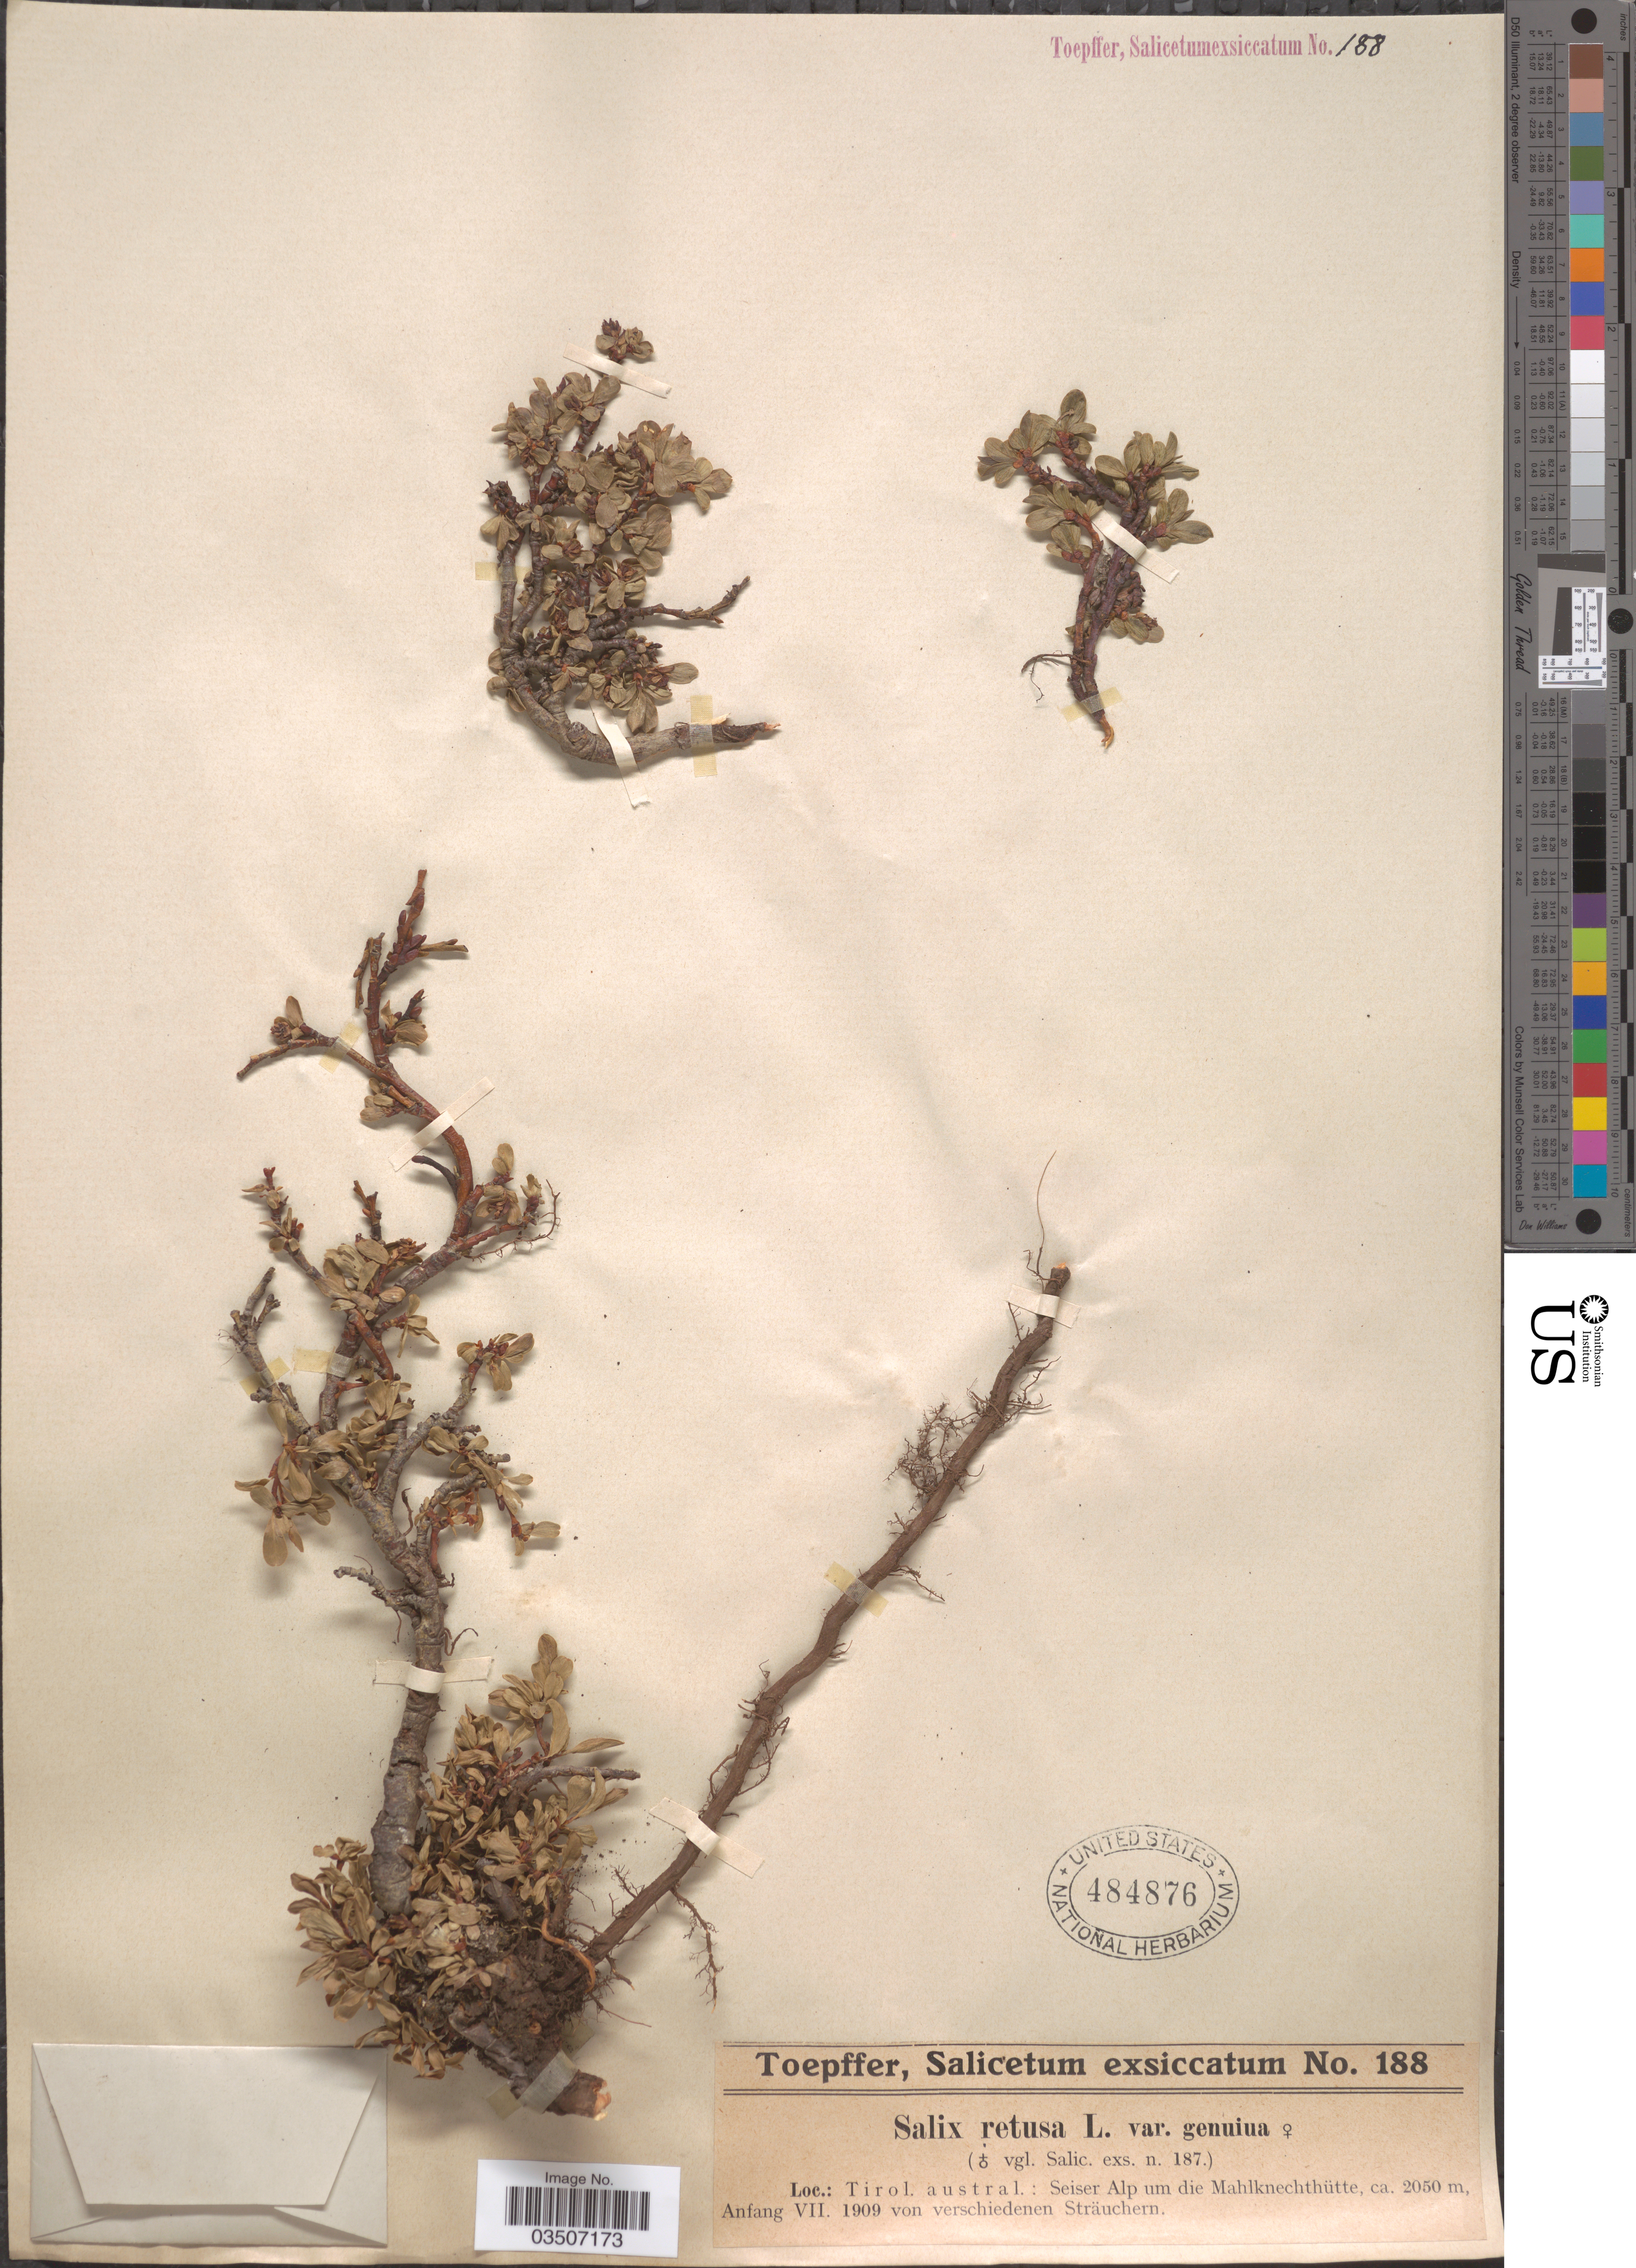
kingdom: Plantae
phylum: Tracheophyta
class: Magnoliopsida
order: Malpighiales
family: Salicaceae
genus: Salix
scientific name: Salix retusa var. genuina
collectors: A. Toepffer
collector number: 188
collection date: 1909-07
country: Austria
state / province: Styria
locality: Tirol. austral.: Seiser Alp um die Mahlknechthütte, Anfang von verschiedenen Sträuchern.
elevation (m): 2050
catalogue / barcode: US 484876